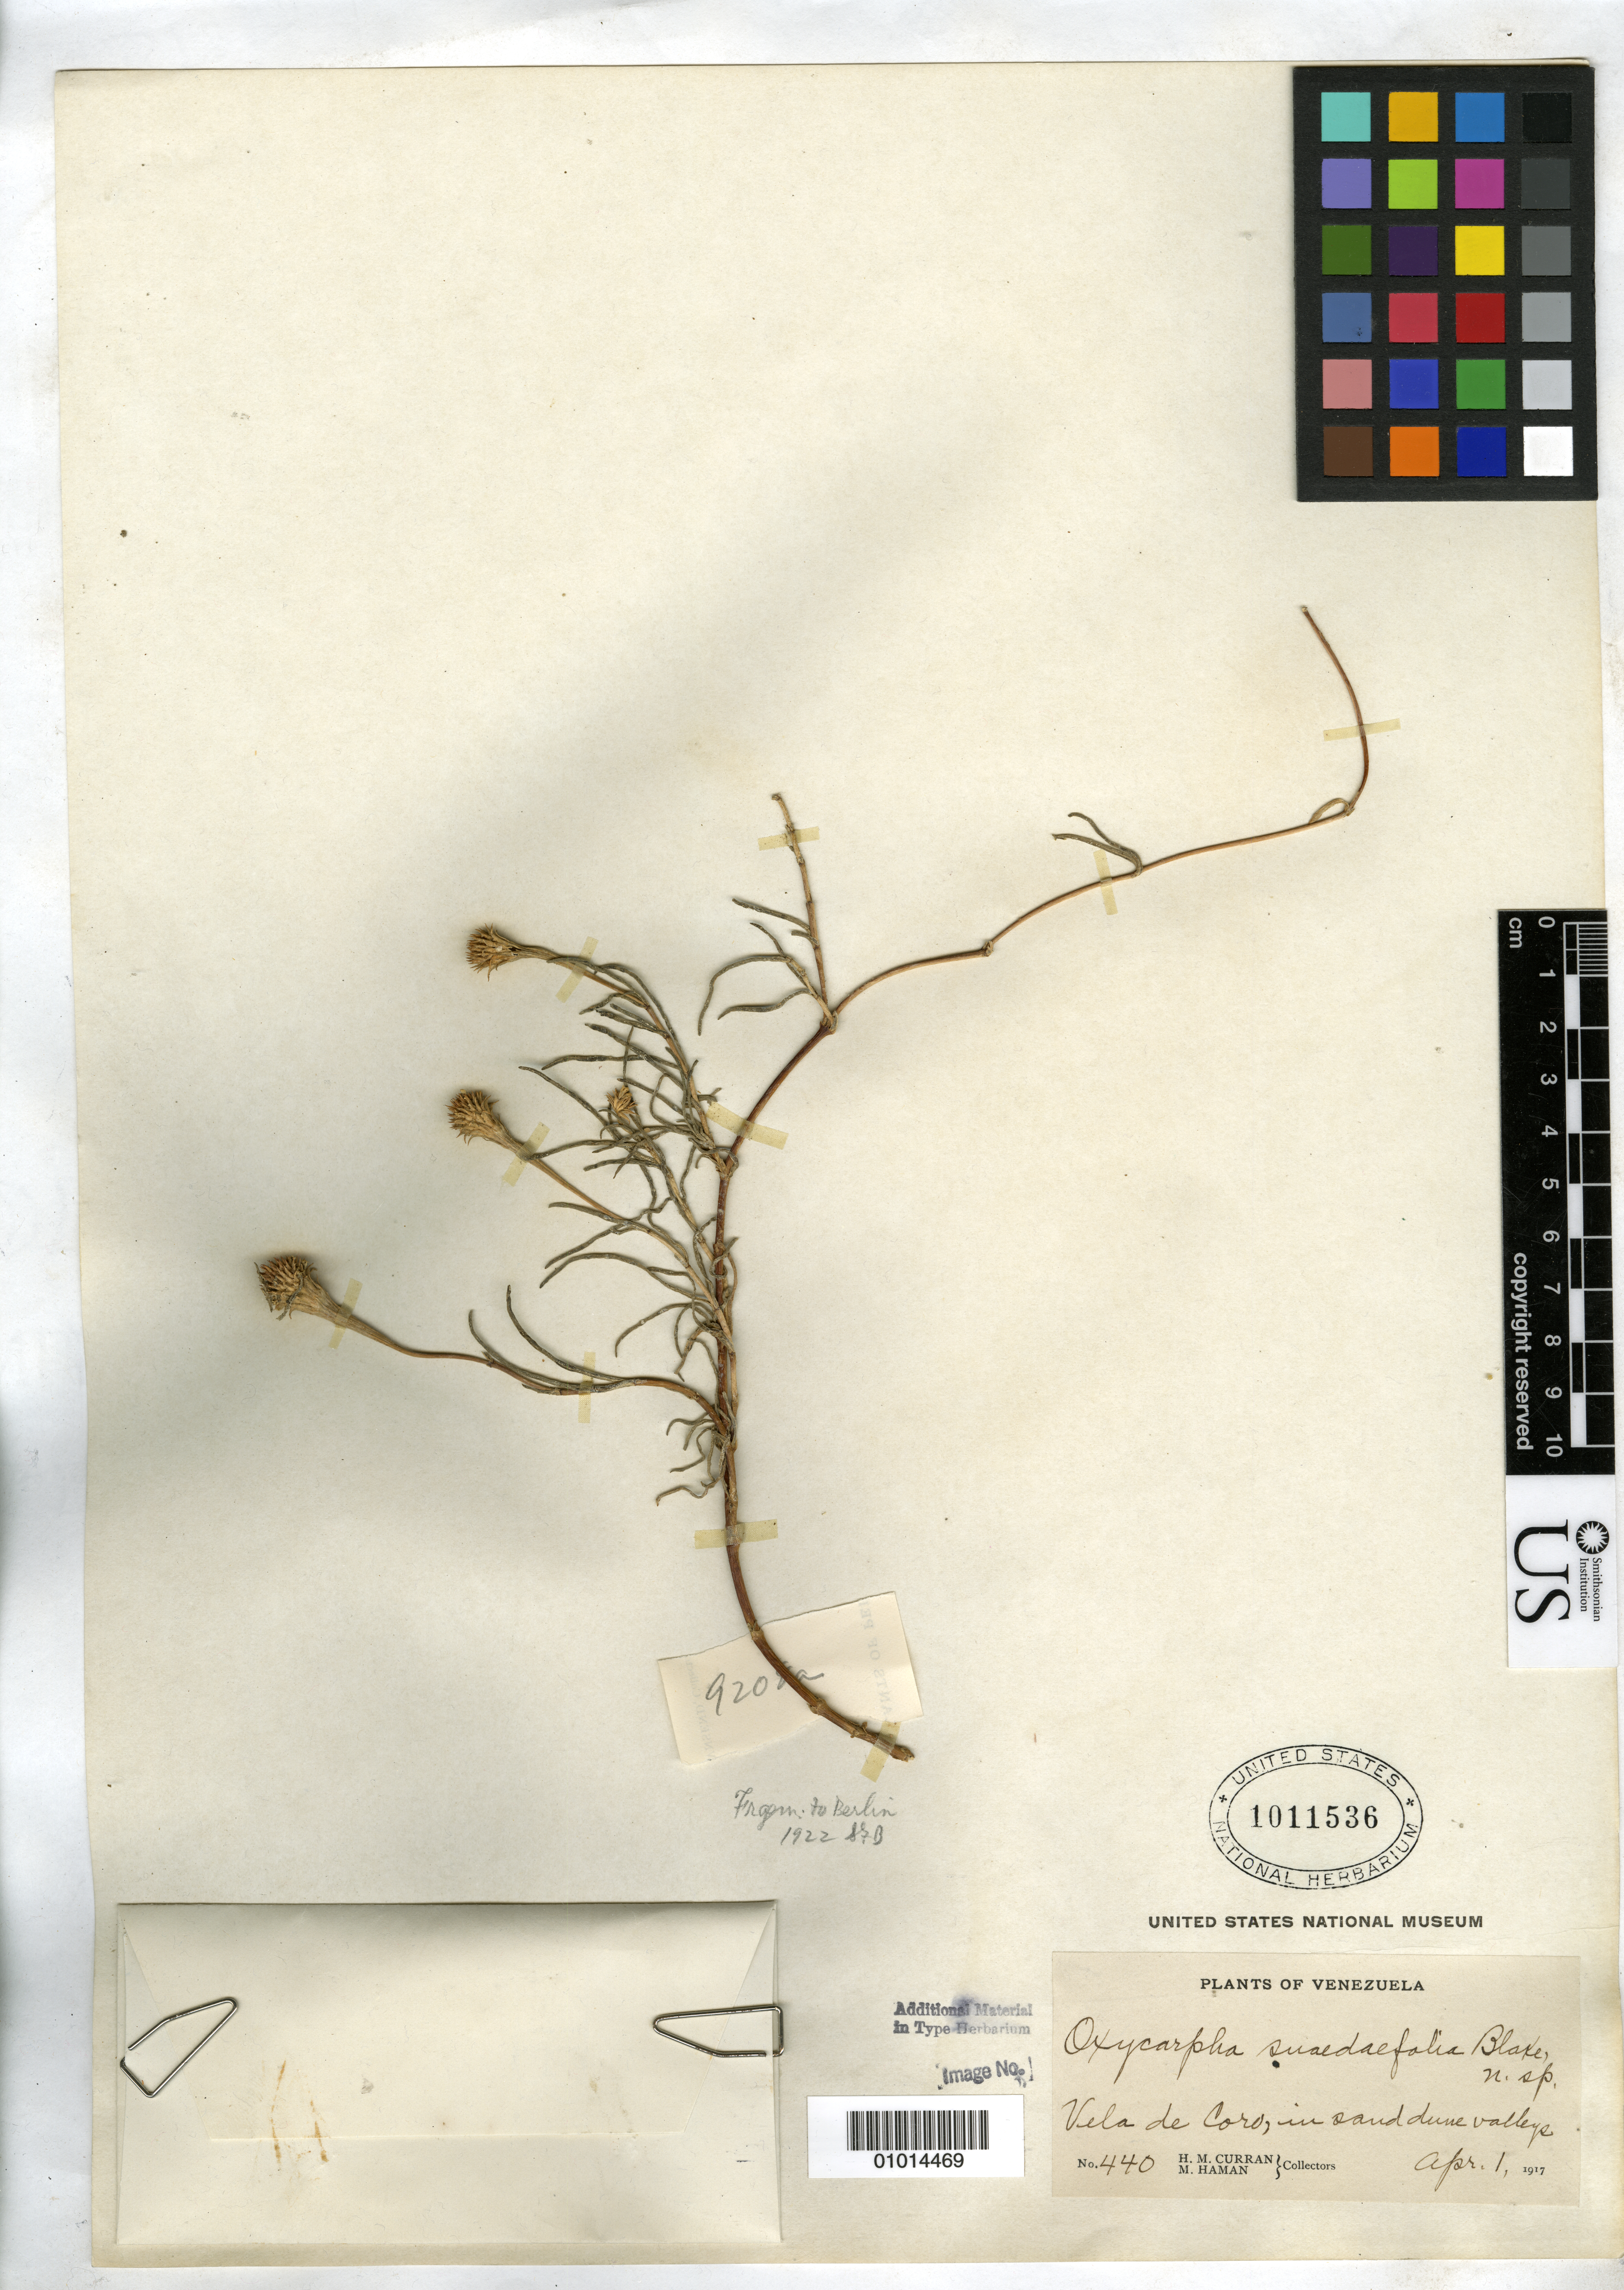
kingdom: Plantae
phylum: Tracheophyta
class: Magnoliopsida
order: Asterales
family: Asteraceae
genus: Oxycarpha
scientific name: Oxycarpha suaedifolia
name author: S.F. Blake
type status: Isotype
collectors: H. M. Curran & M. Haman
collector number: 440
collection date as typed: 01 Apr 1917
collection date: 1917-04-01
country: Venezuela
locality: Vela de Cora.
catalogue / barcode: US 1011536